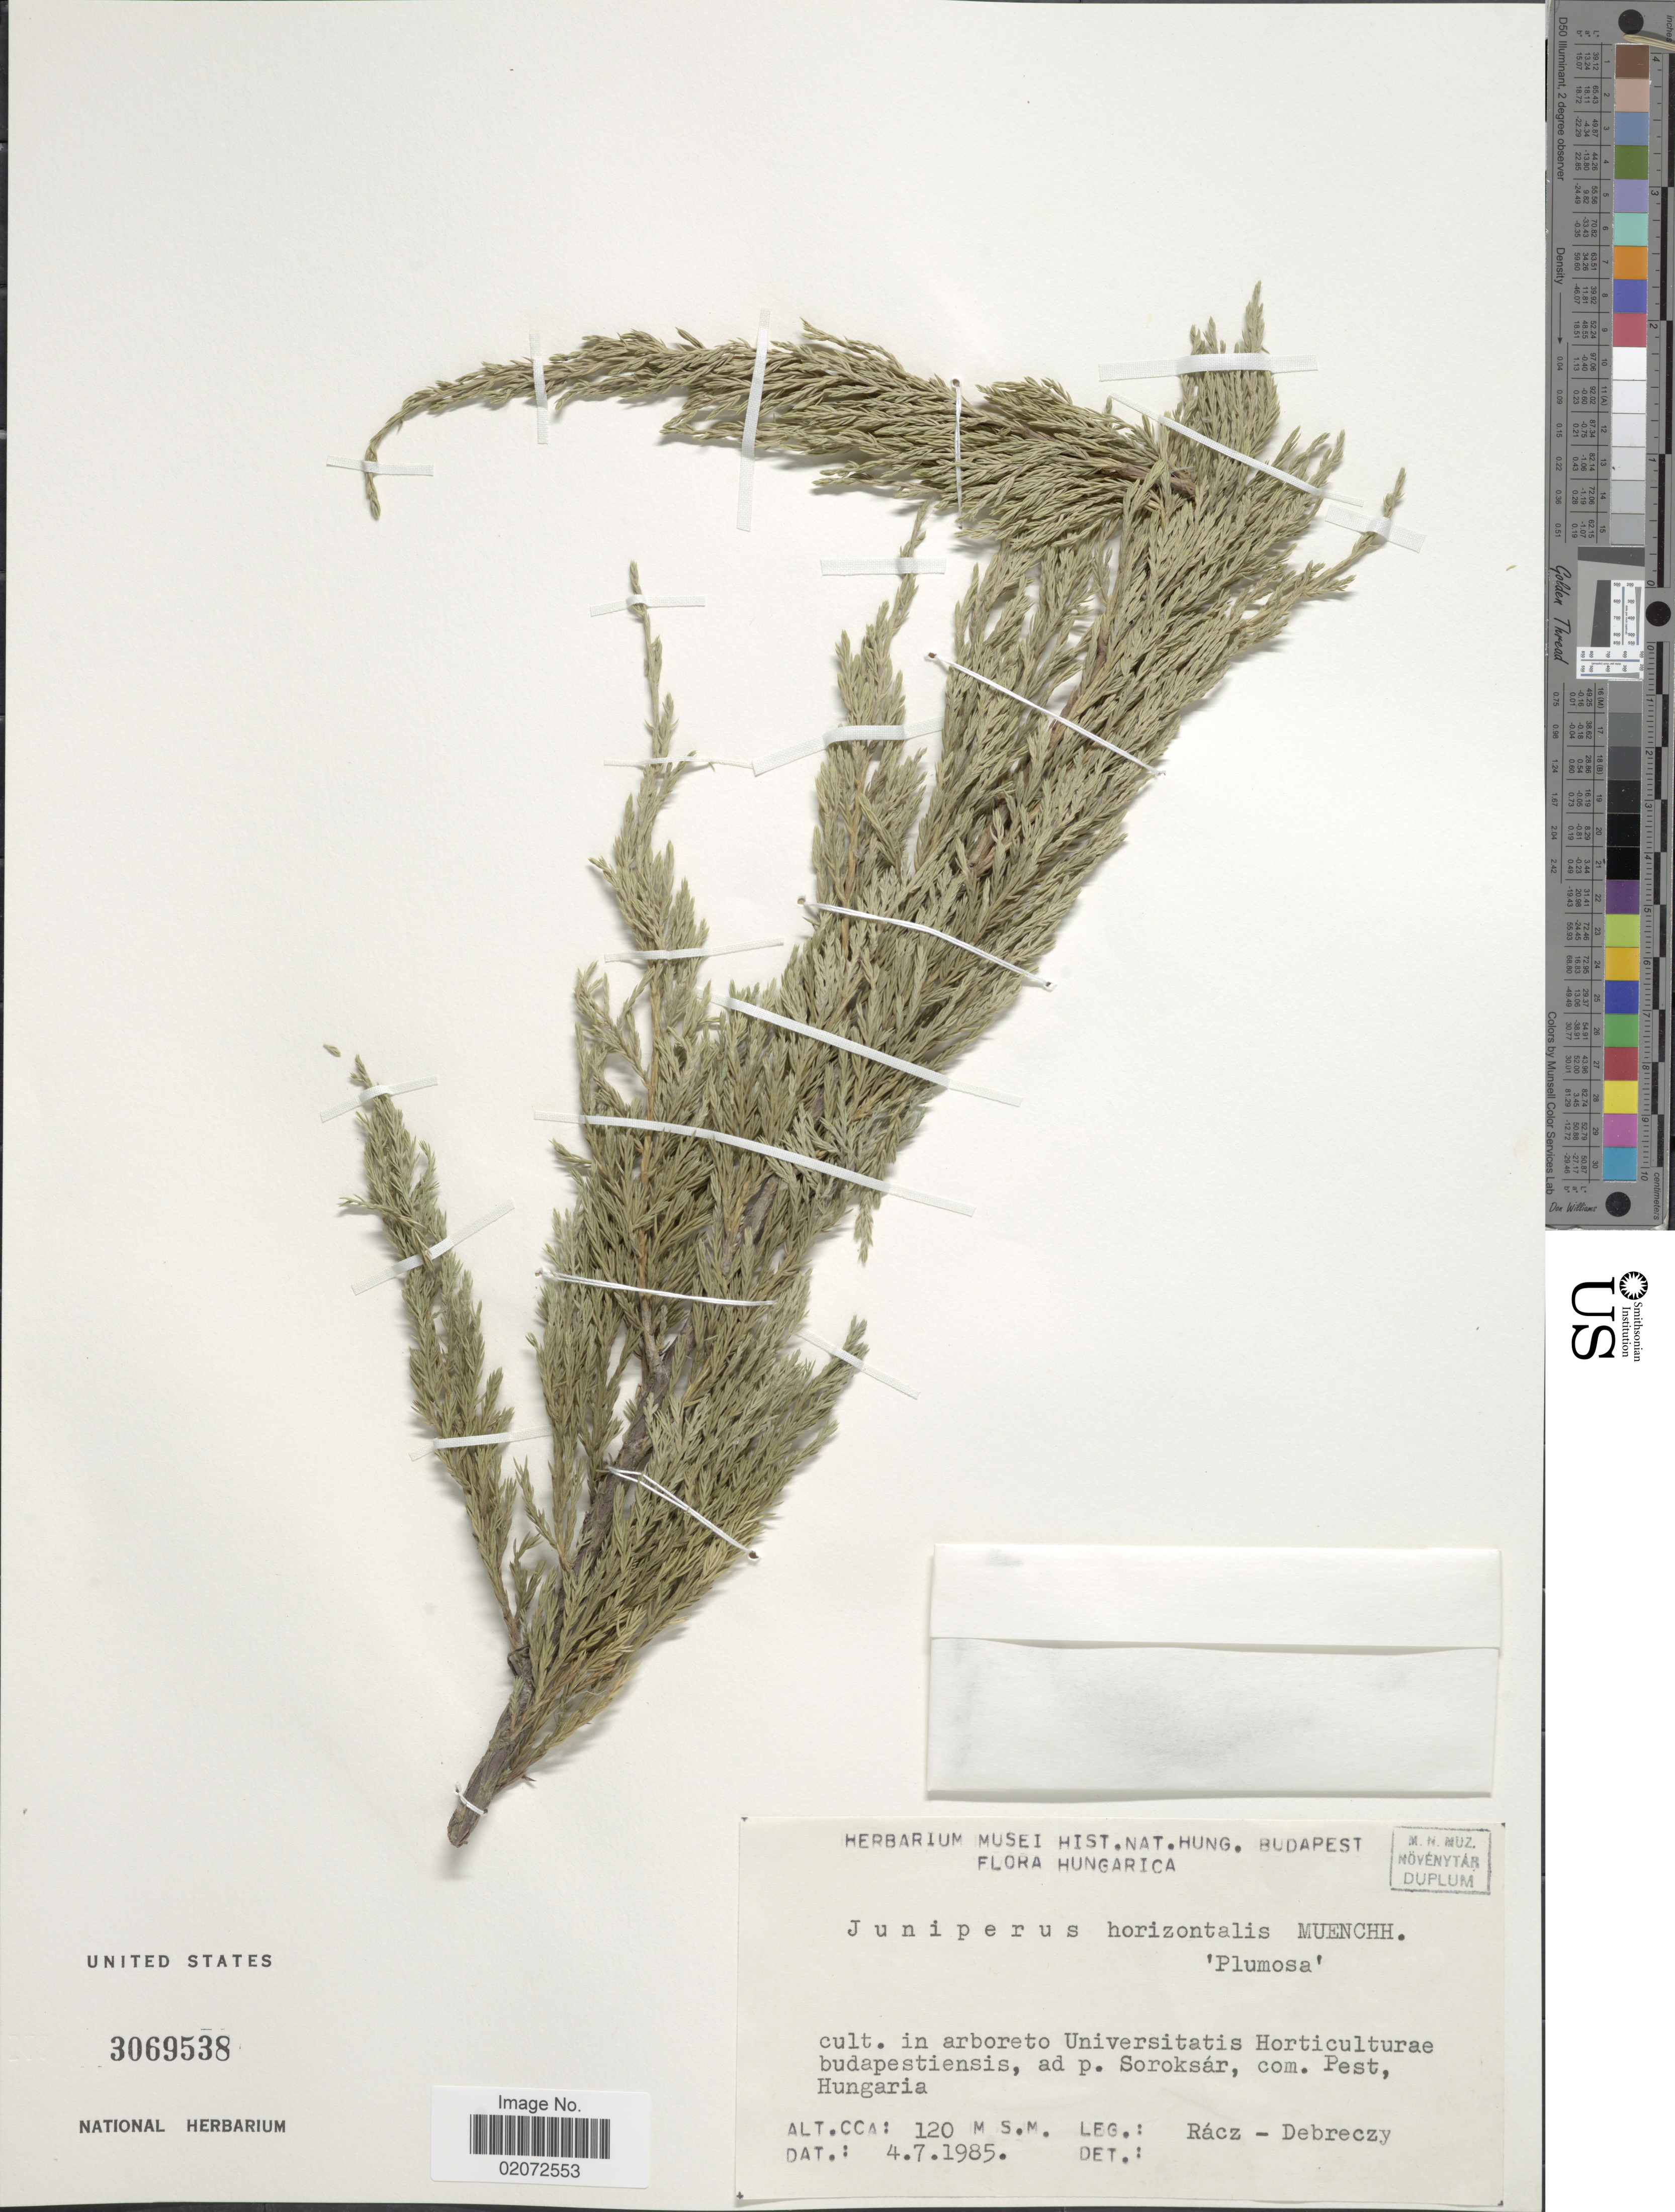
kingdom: Plantae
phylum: Tracheophyta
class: Pinopsida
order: Pinales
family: Cupressaceae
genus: Juniperus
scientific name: Juniperus horizontalis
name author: Moench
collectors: Rácz & Z. Debreczy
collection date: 1985-07-04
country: Hungary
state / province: Pest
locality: Hungarica. cult. in arboreto Universitatis Horticulturae budapestiensis, ad p. Soroksar, com. Pest, Hungaria.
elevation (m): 120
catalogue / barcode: US 3069538